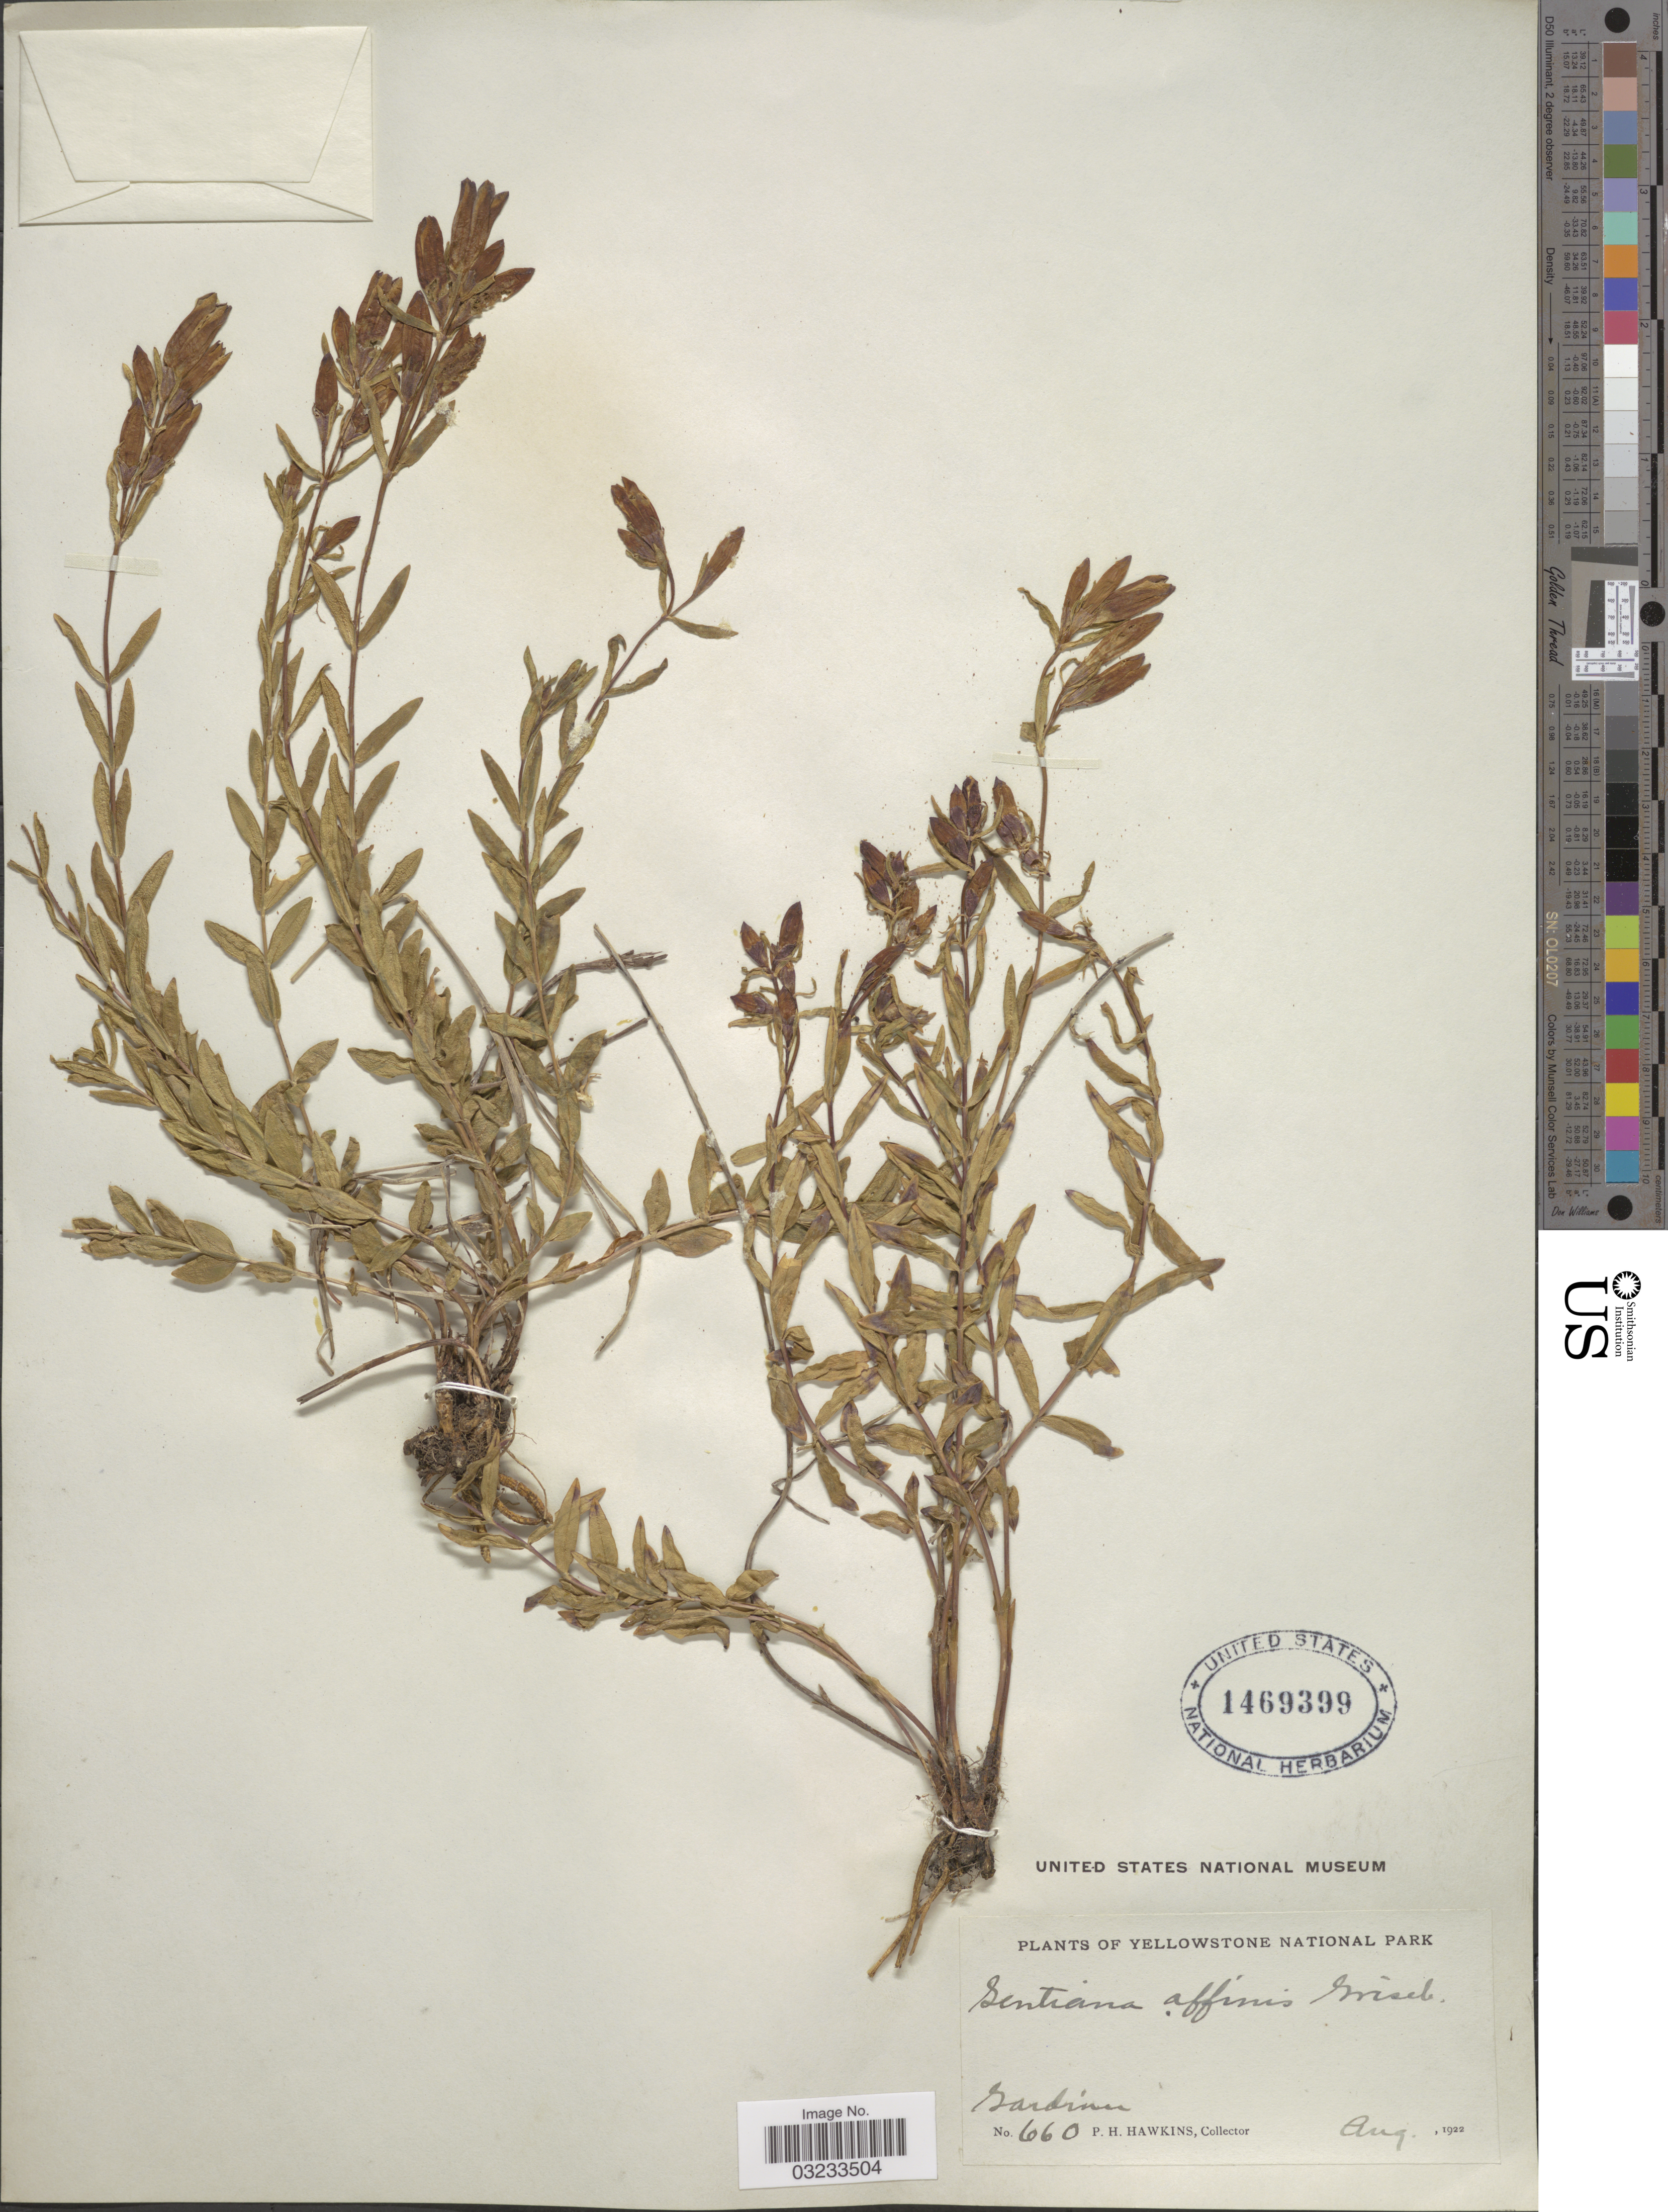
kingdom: Plantae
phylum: Tracheophyta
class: Magnoliopsida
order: Gentianales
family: Gentianaceae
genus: Gentiana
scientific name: Gentiana affinis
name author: Griseb.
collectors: P. Hawkins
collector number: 660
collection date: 1922-08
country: United States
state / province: Montana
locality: Yellowstone National Park. Gardiner.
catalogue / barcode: US 1469399